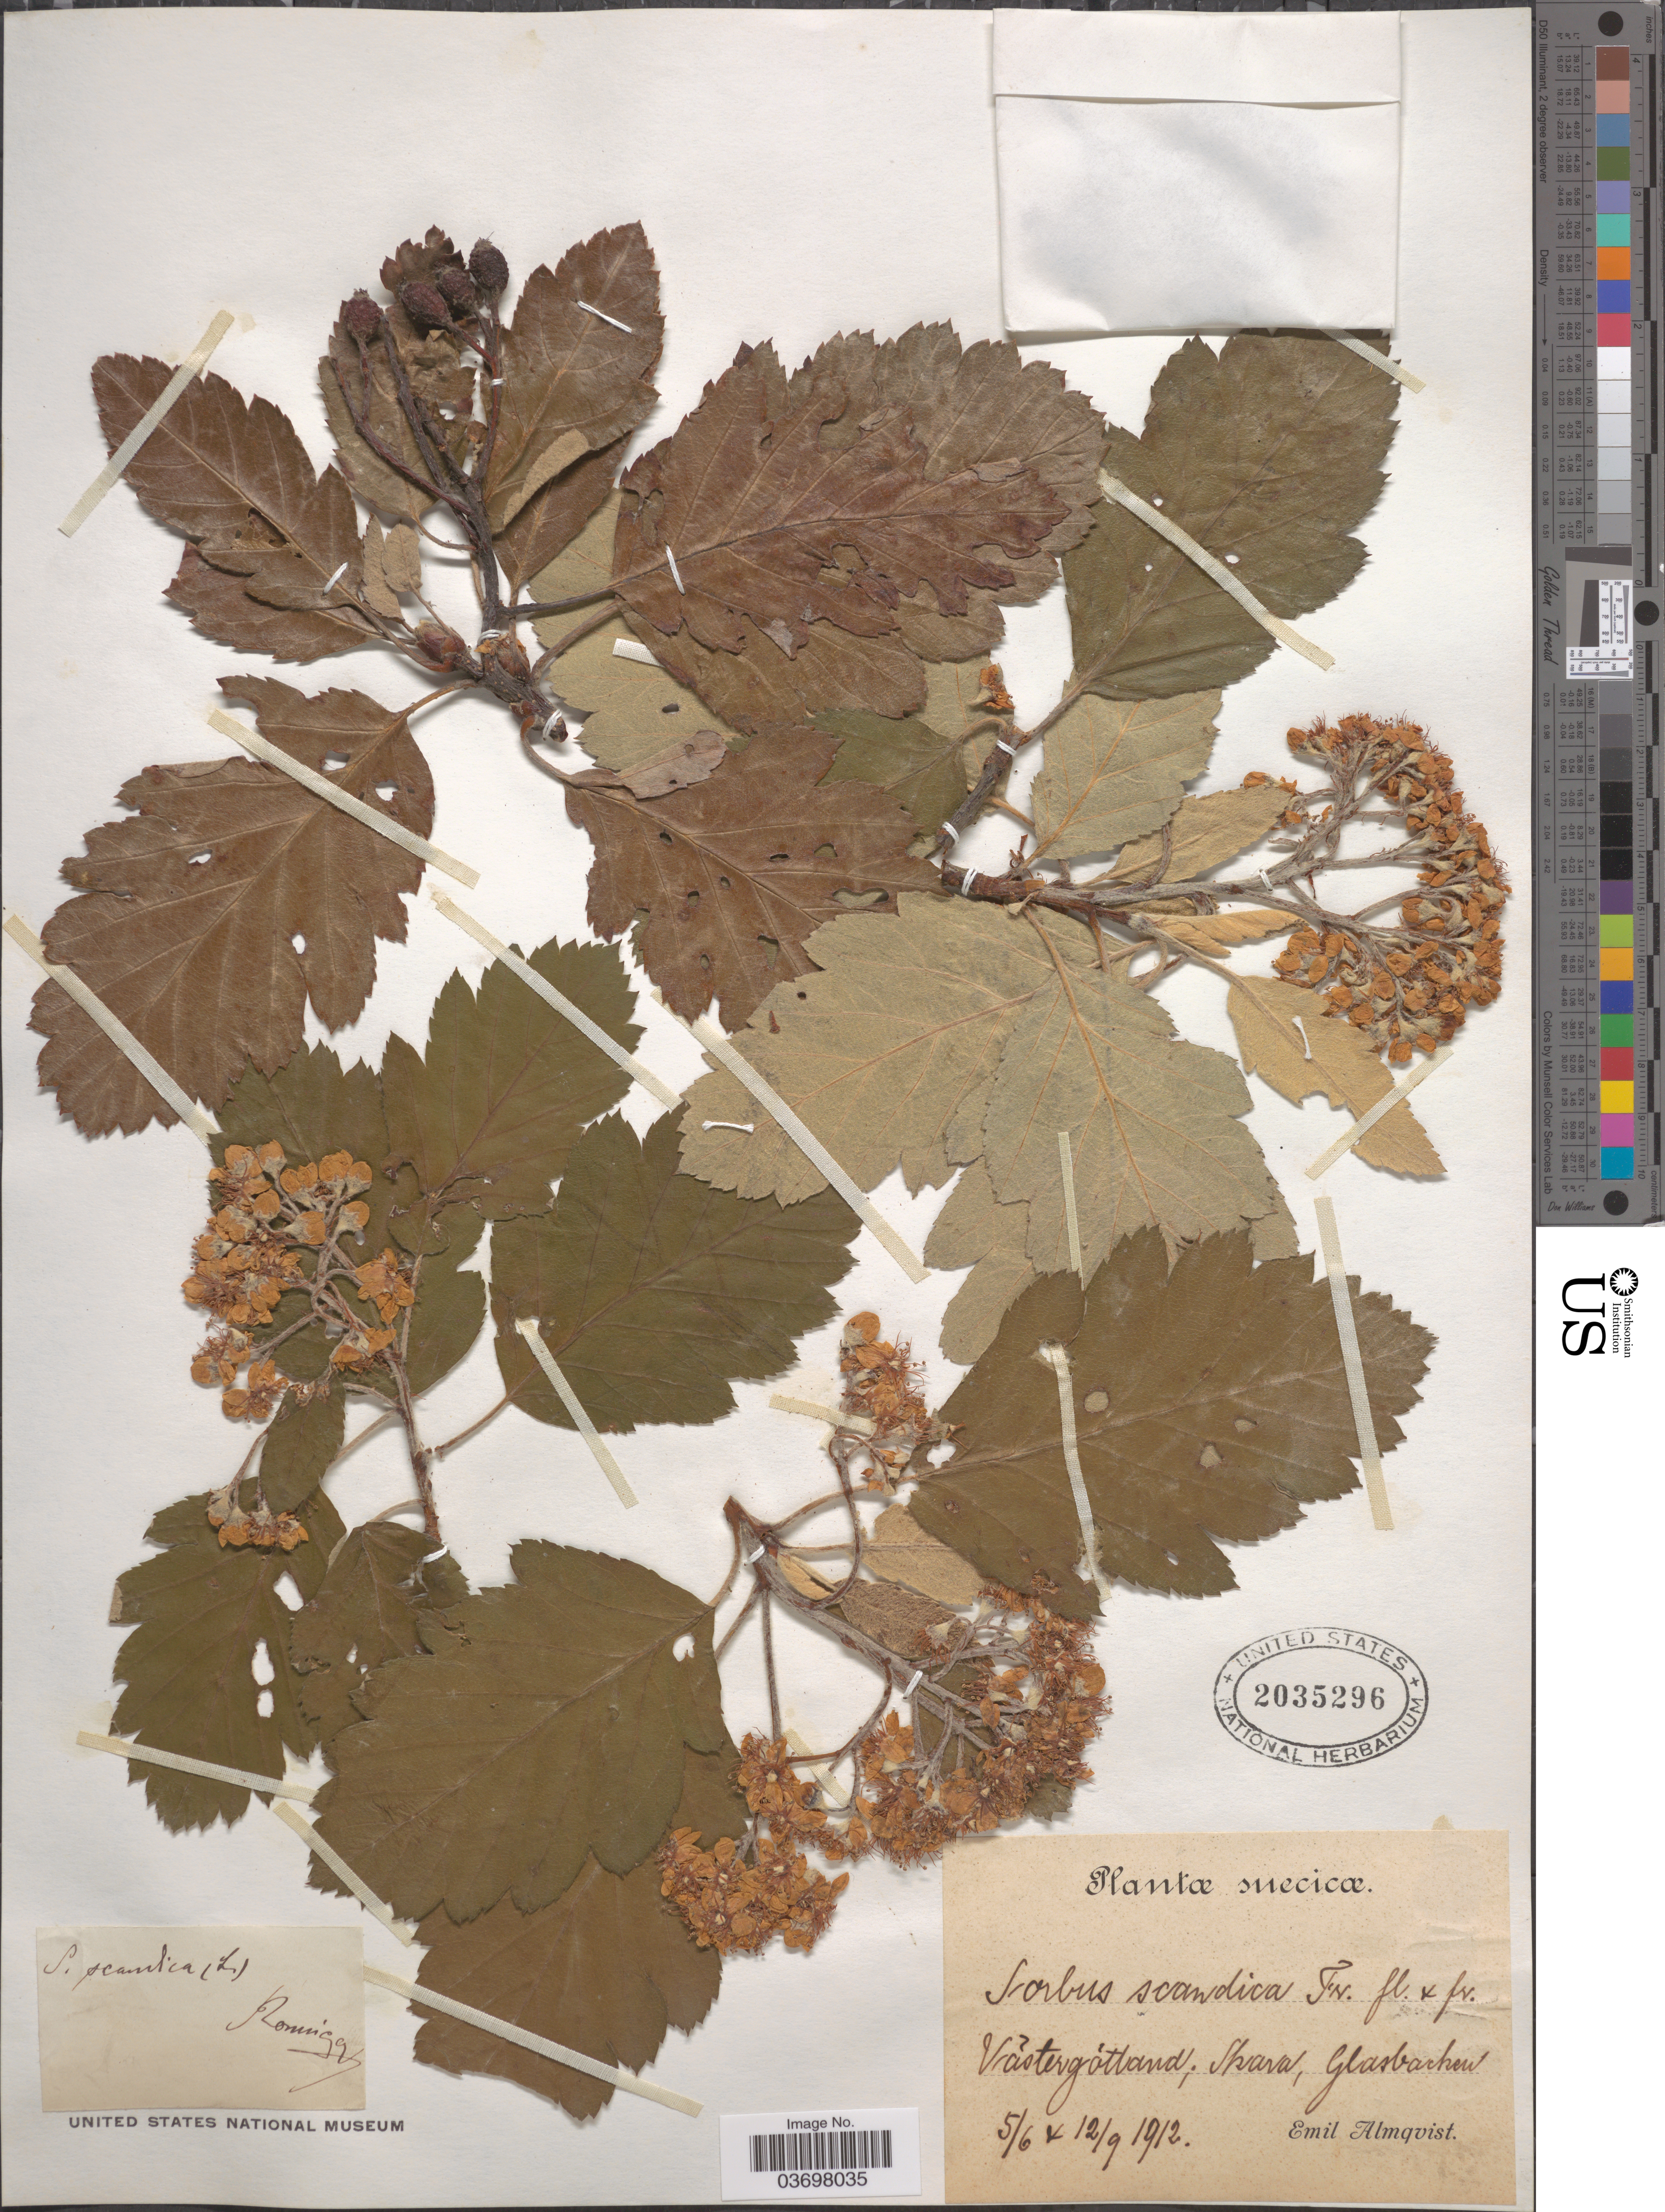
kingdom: Plantae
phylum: Tracheophyta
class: Magnoliopsida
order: Rosales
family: Rosaceae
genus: Sorbus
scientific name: Sorbus scandica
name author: H.J. Coste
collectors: E. Almqvist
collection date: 1912-06-05/1912-09-12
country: Sweden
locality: Suecicœ. Vàstergótland, Skara, Glasbacken.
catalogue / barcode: US 2035296